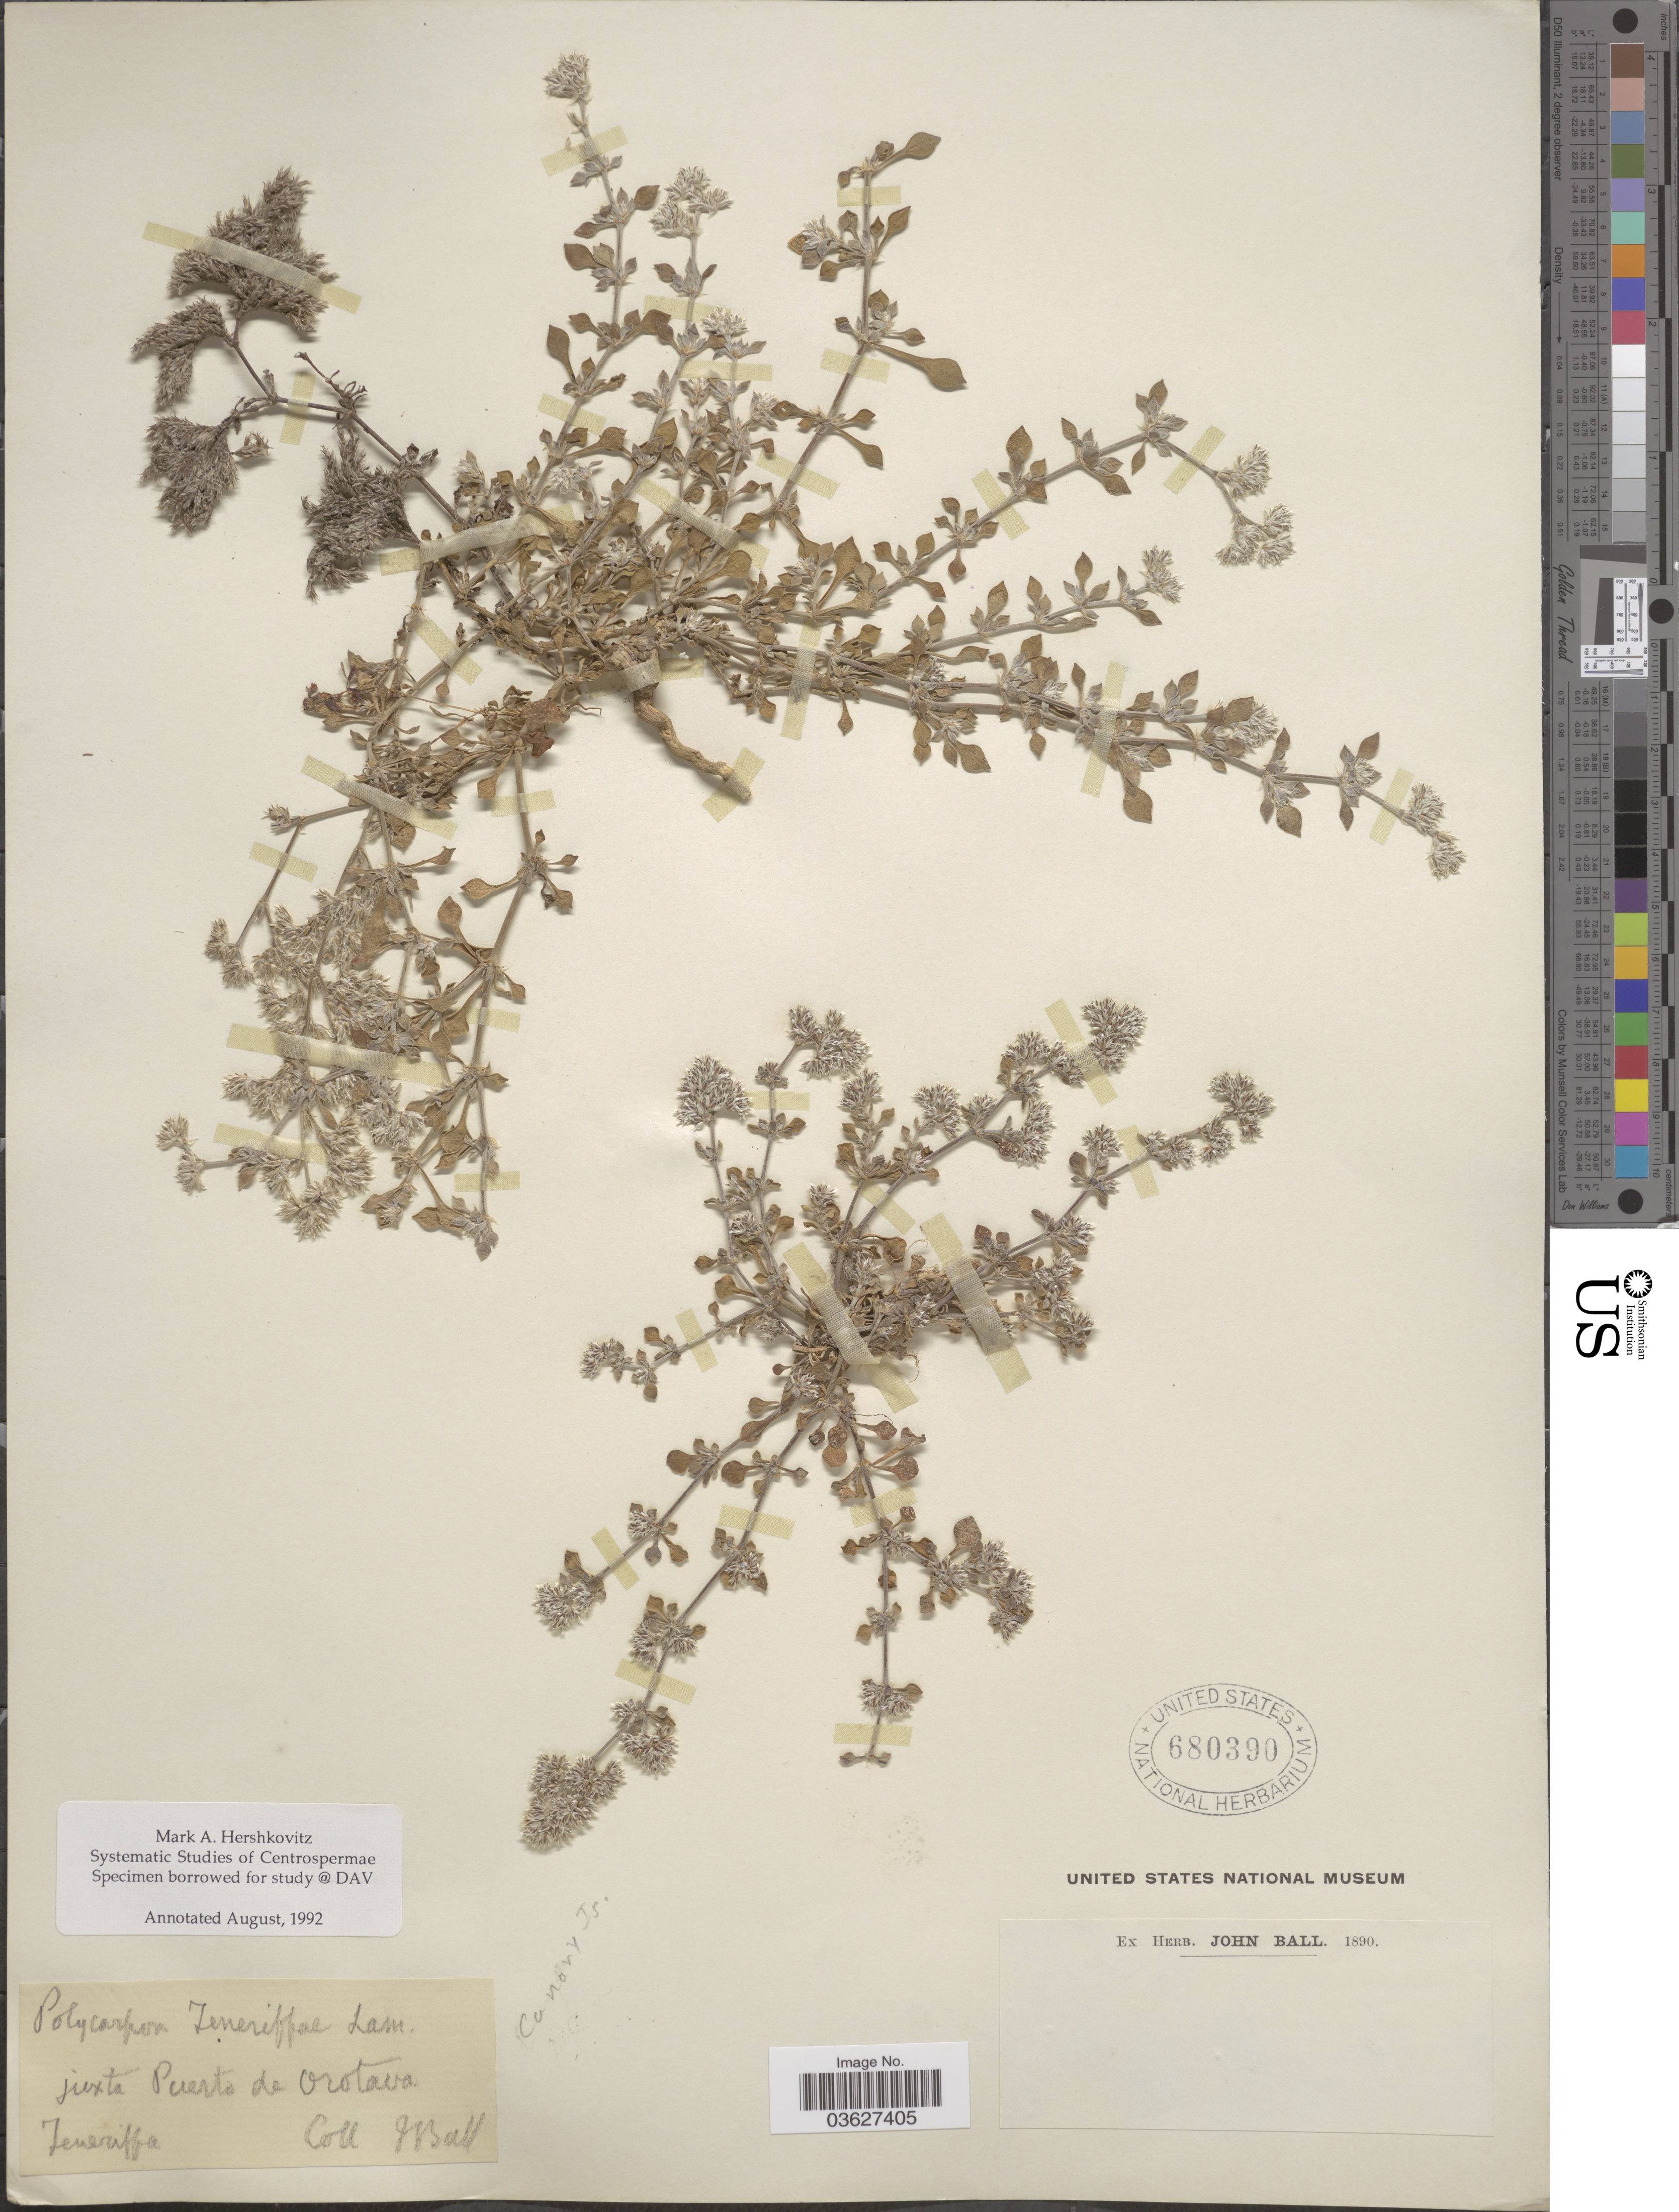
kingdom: Plantae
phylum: Tracheophyta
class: Magnoliopsida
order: Caryophyllales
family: Caryophyllaceae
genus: Polycarpon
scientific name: Polycarpon tetraphyllum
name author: (L.) L.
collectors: J. Ball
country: Spain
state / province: Canarias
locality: Juxta Puerto de Orotava. Teneriffa. Canary Is.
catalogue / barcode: US 680390